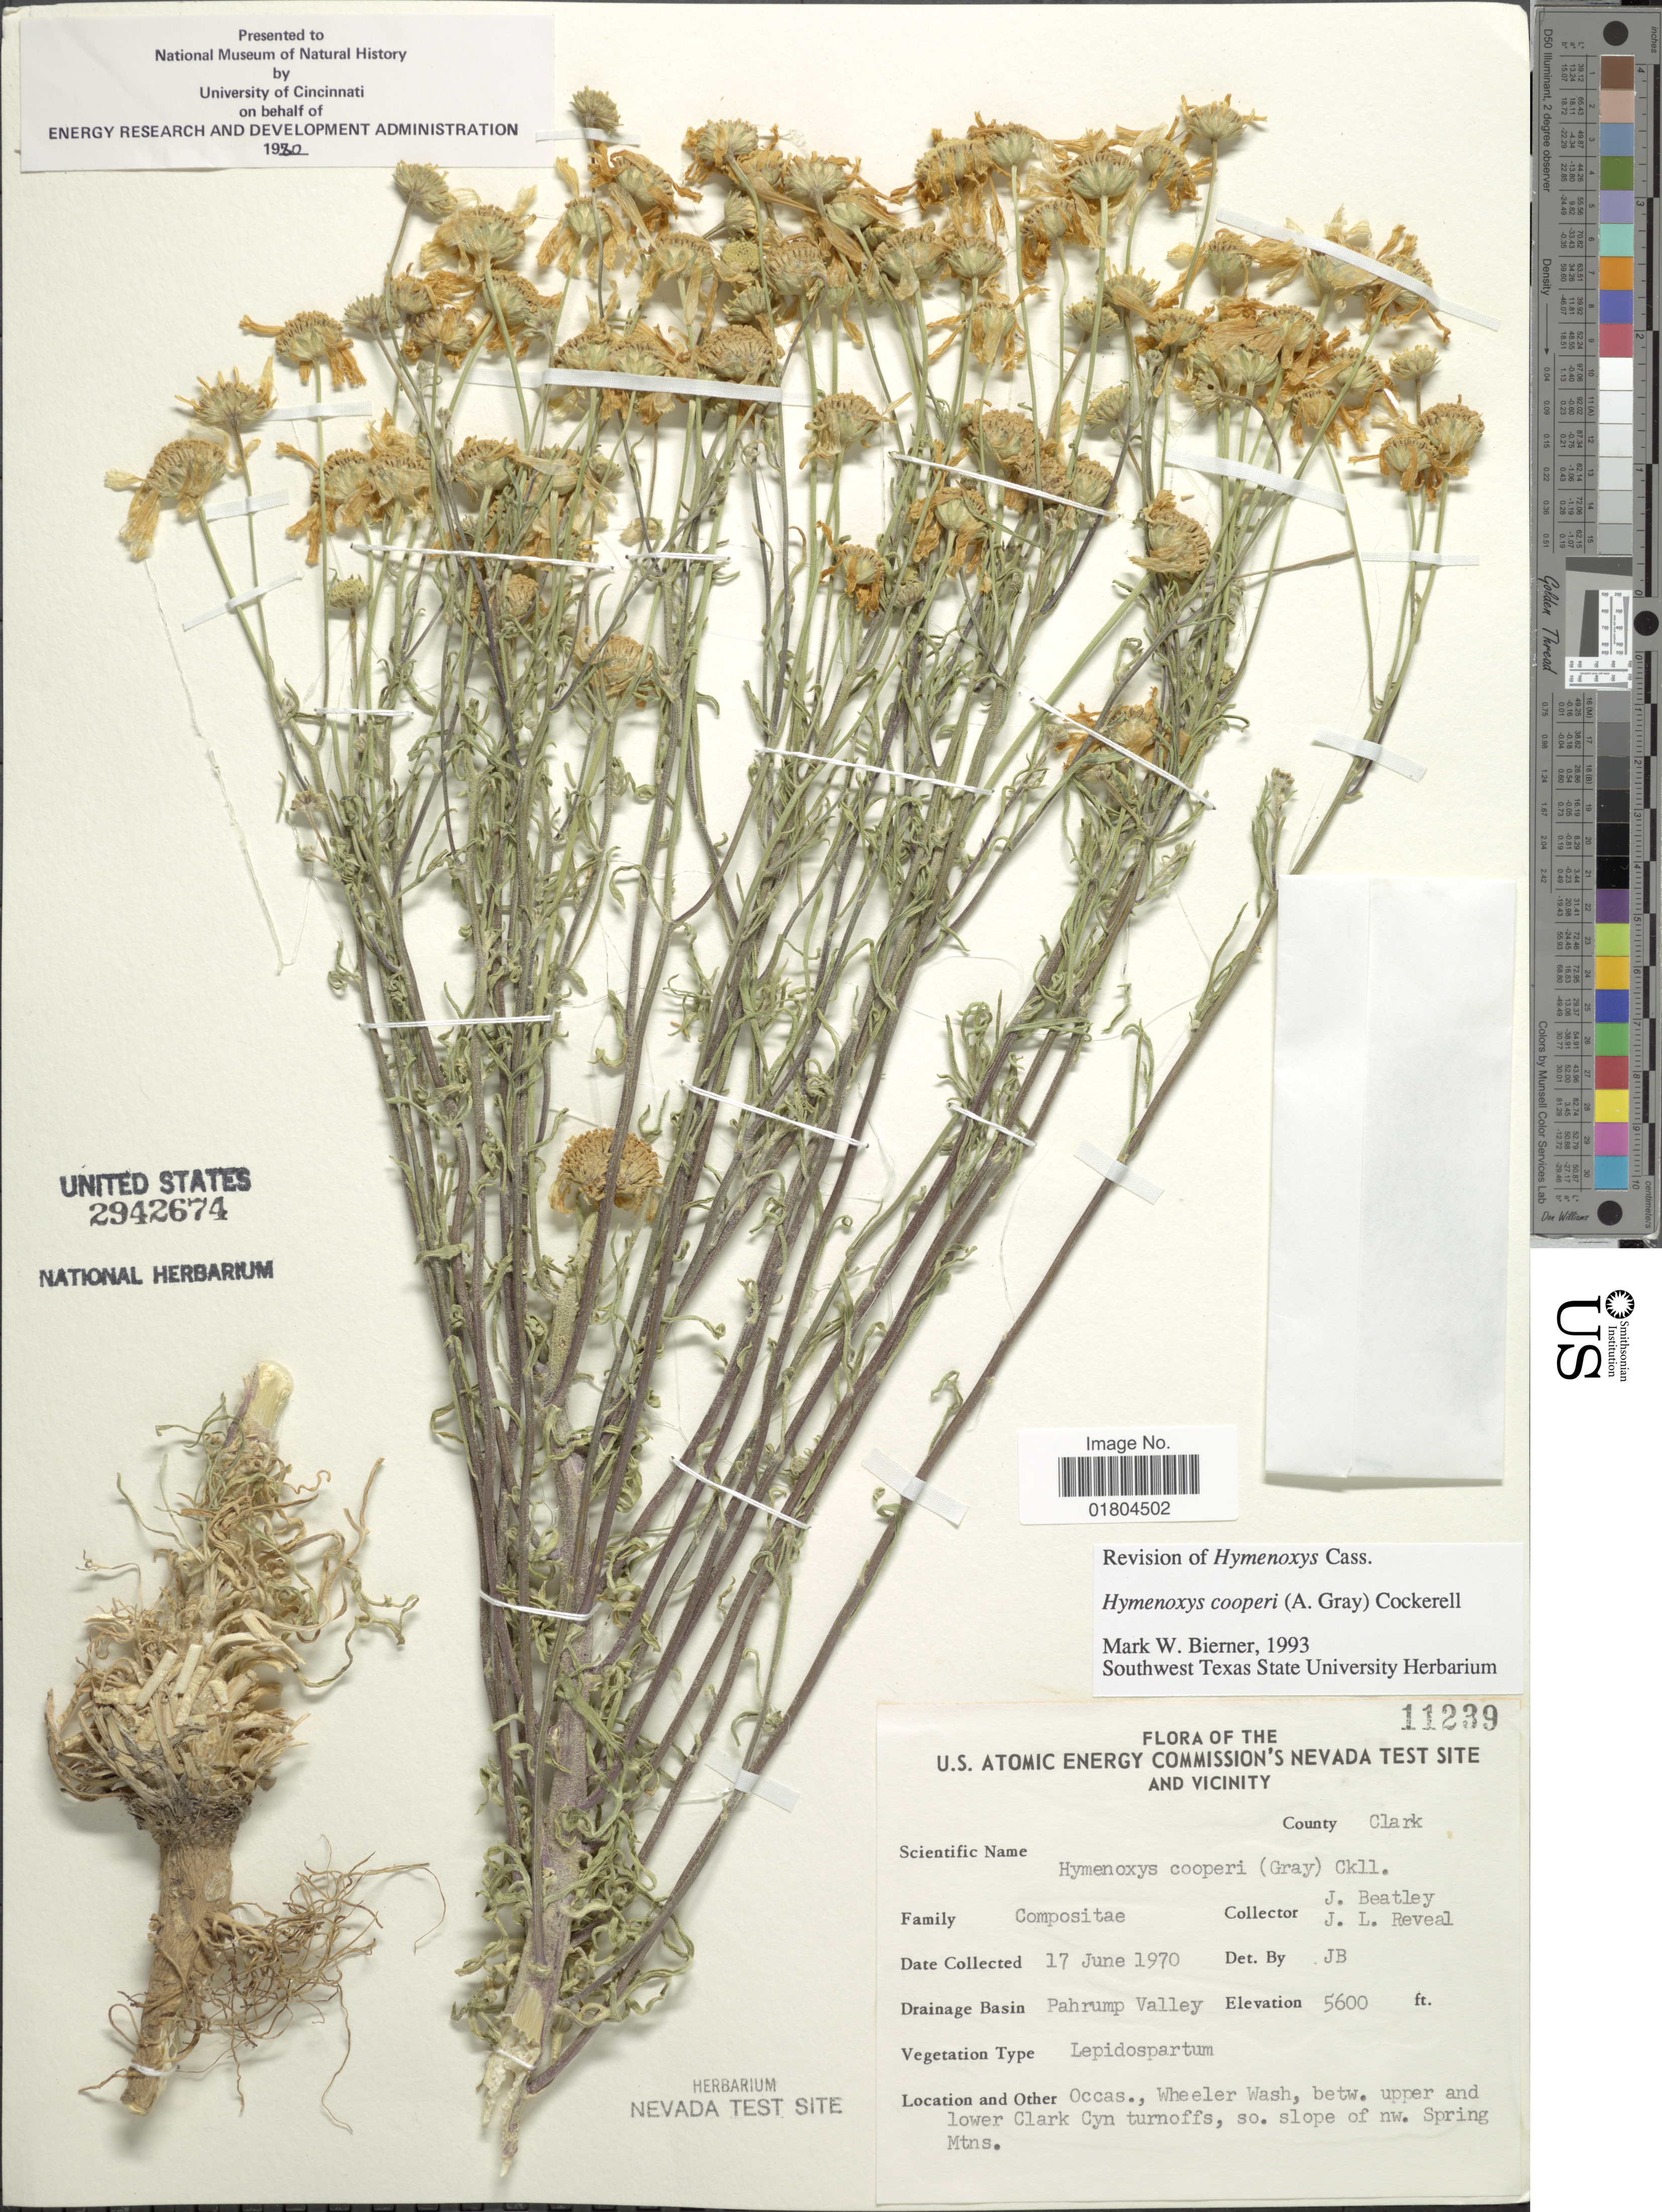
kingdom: Plantae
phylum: Tracheophyta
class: Magnoliopsida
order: Asterales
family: Asteraceae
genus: Hymenoxys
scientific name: Hymenoxys cooperi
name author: (A. Gray) Cockerell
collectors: J. C. Beatley & J. L. Reveal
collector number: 11239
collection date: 1970-06-17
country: United States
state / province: Nevada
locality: U. S. Atomic Energy Commission's Nevada Test Site and vicinity. County Clark. Drainage Basin Pahrump Valley. Wheeler Wash, betw. upper and lower Clark Cyn turnoffs, so. slope of nw. Spring Mtns.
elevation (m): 1707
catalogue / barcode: US 2942674